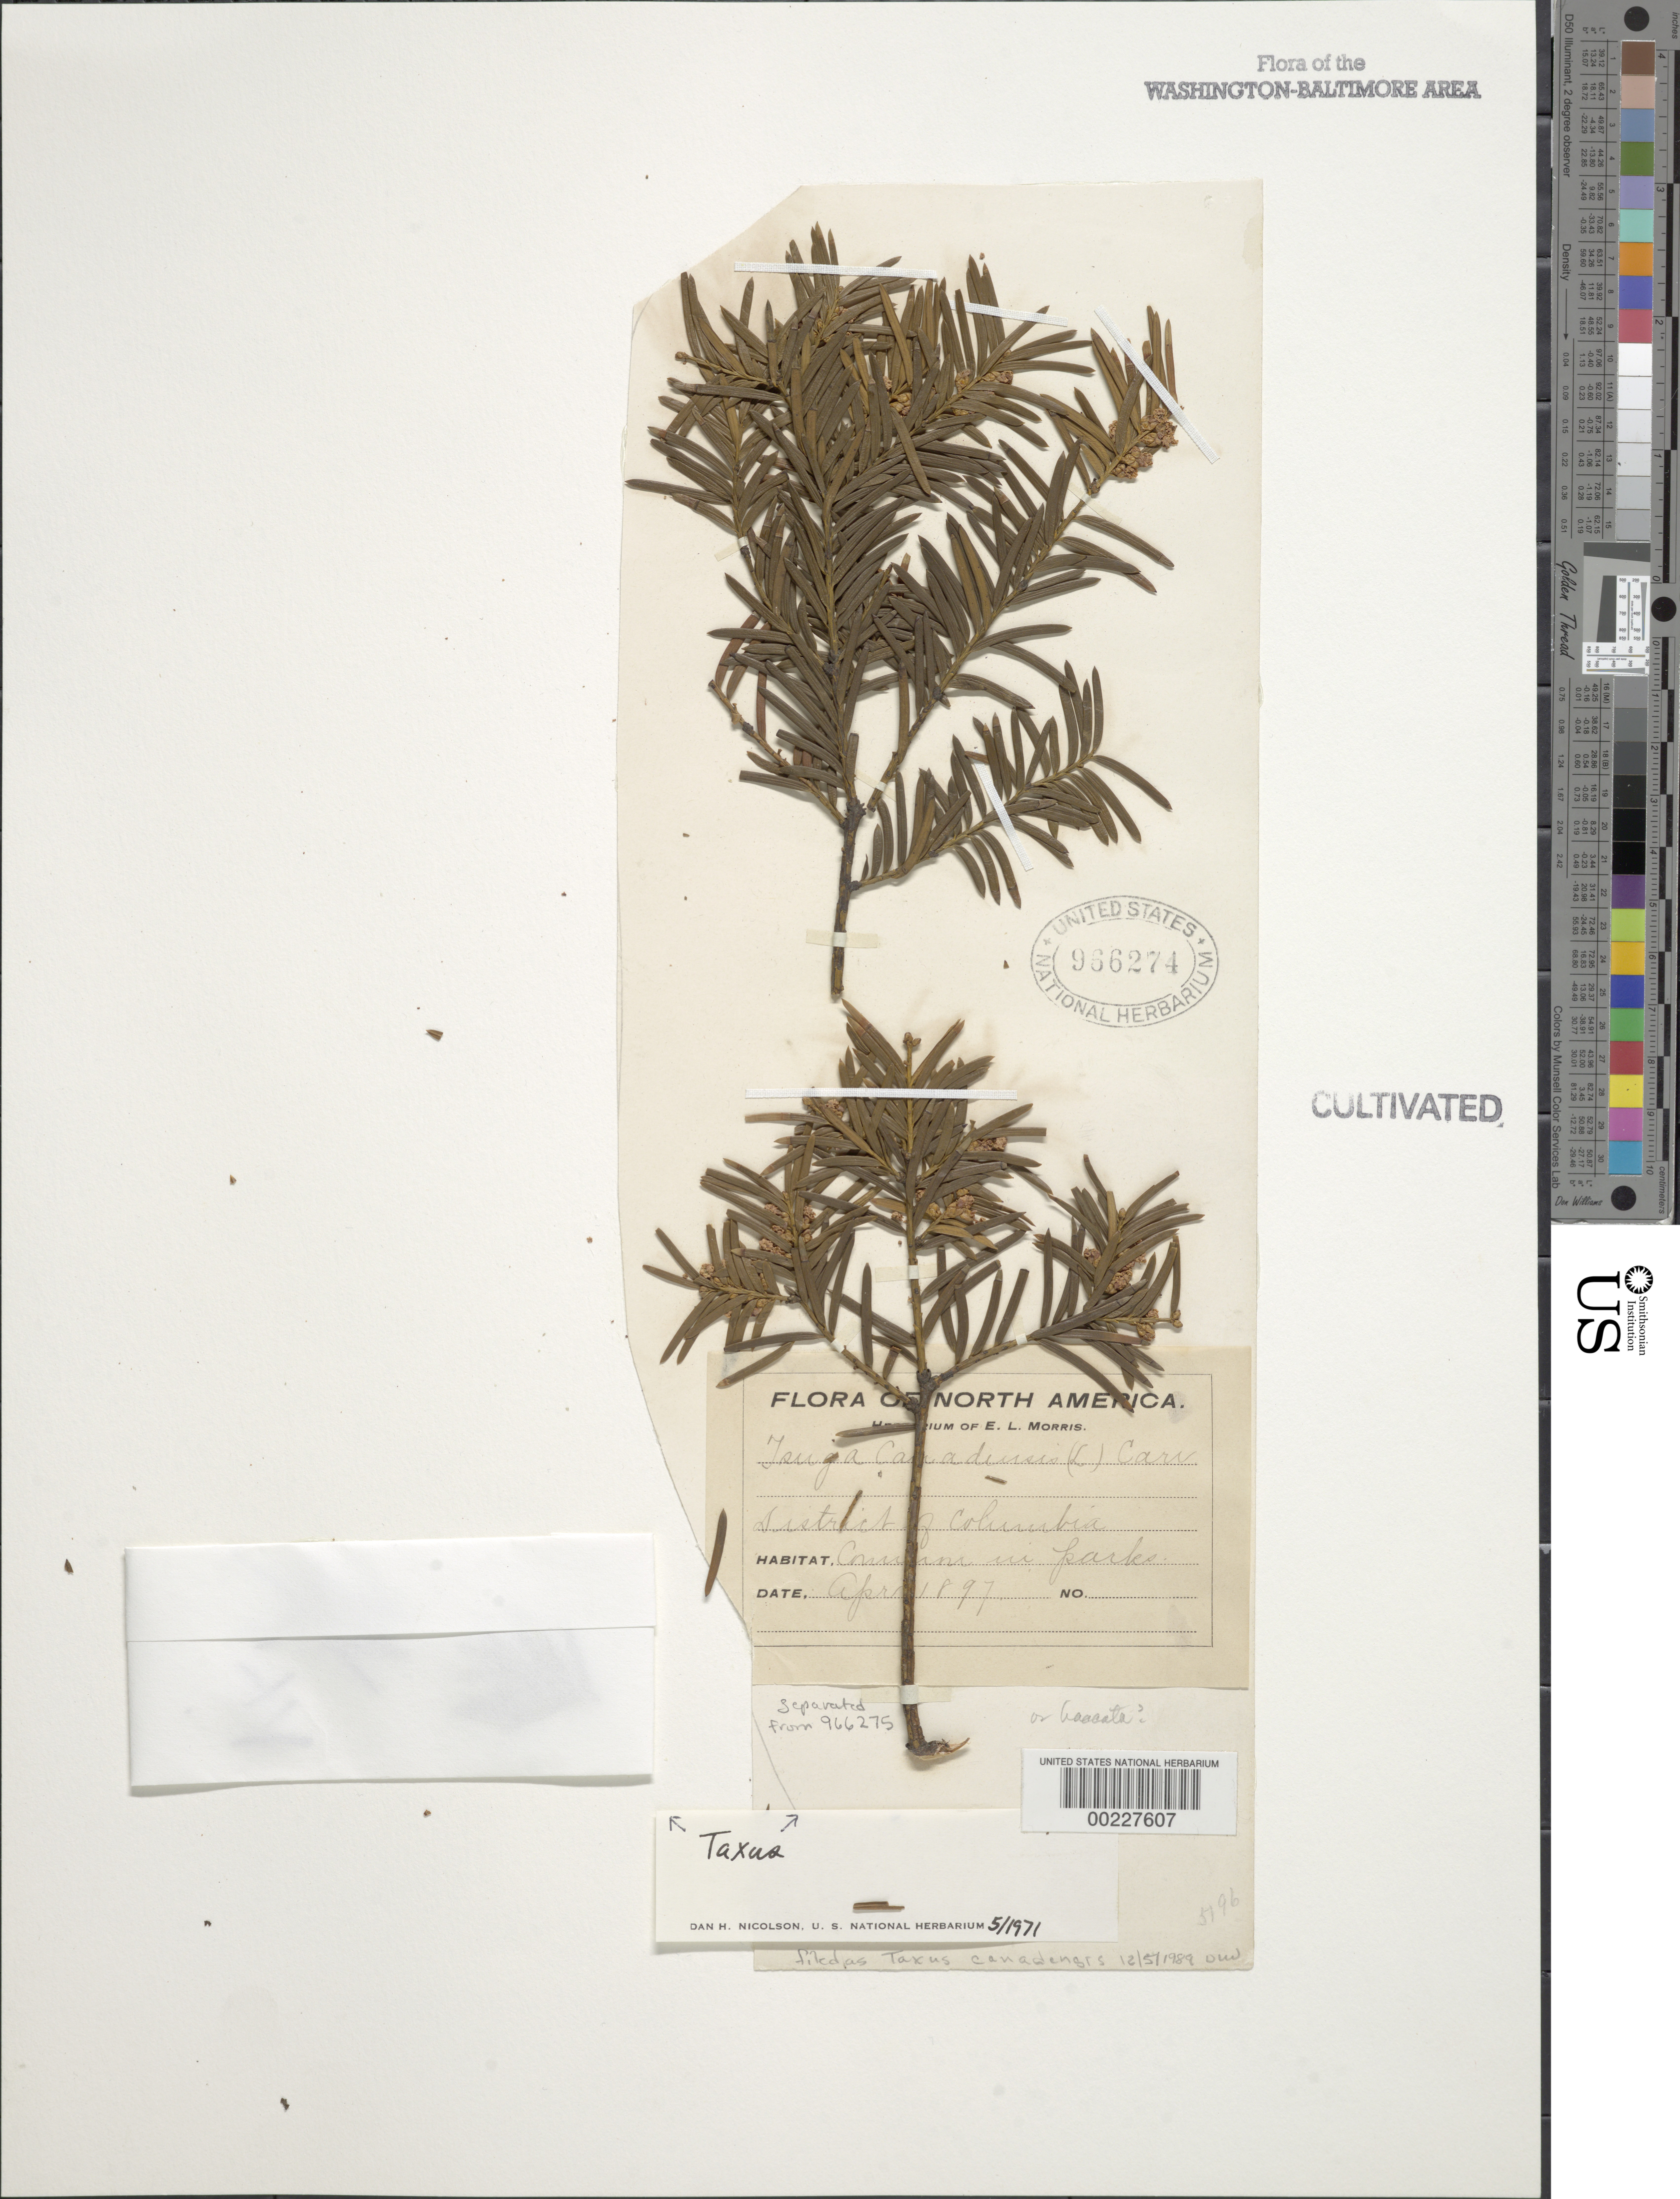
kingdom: Plantae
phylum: Tracheophyta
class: Pinopsida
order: Pinales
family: Taxaceae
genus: Taxus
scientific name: Taxus canadensis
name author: Marshall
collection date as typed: Apr 1897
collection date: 1897-04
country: United States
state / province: District of Columbia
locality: Parks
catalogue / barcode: US 966274